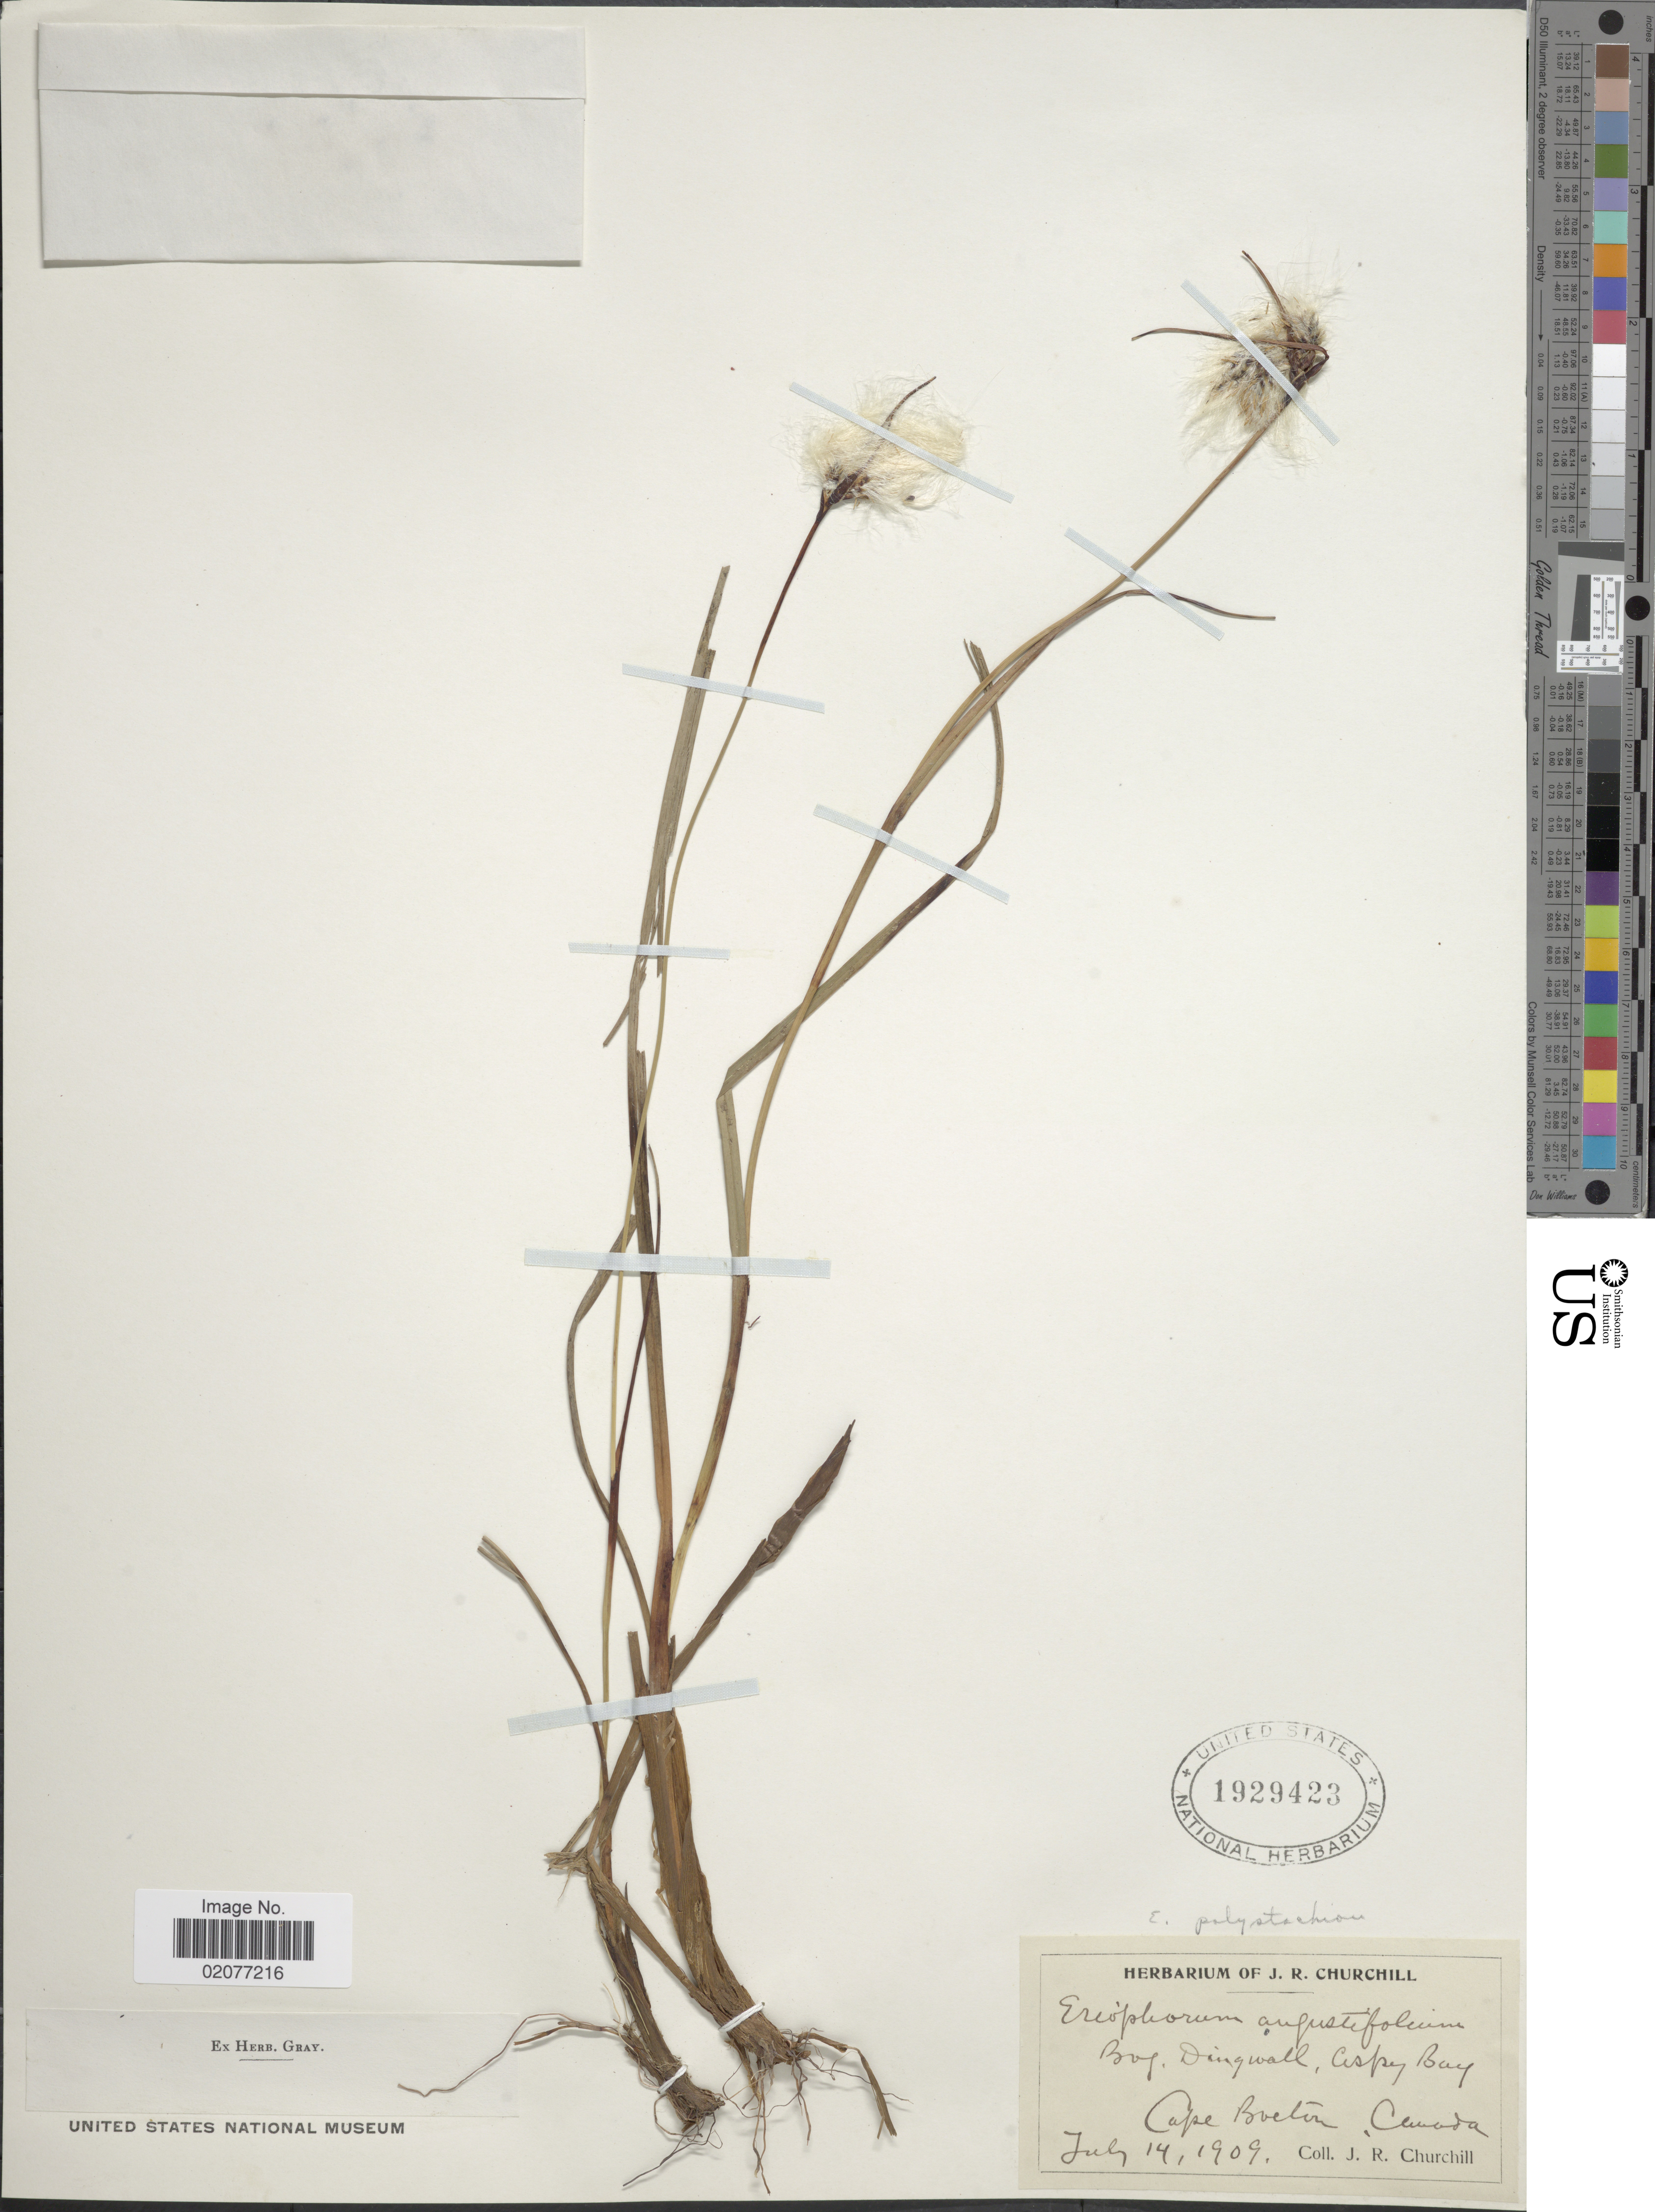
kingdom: Plantae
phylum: Tracheophyta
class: Liliopsida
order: Poales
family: Cyperaceae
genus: Eriophorum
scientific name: Eriophorum angustifolium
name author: Honck.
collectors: J. Churchill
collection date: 1909-07-14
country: Canada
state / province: Nova Scotia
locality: Cape Breton, Canada.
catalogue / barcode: US 1929423